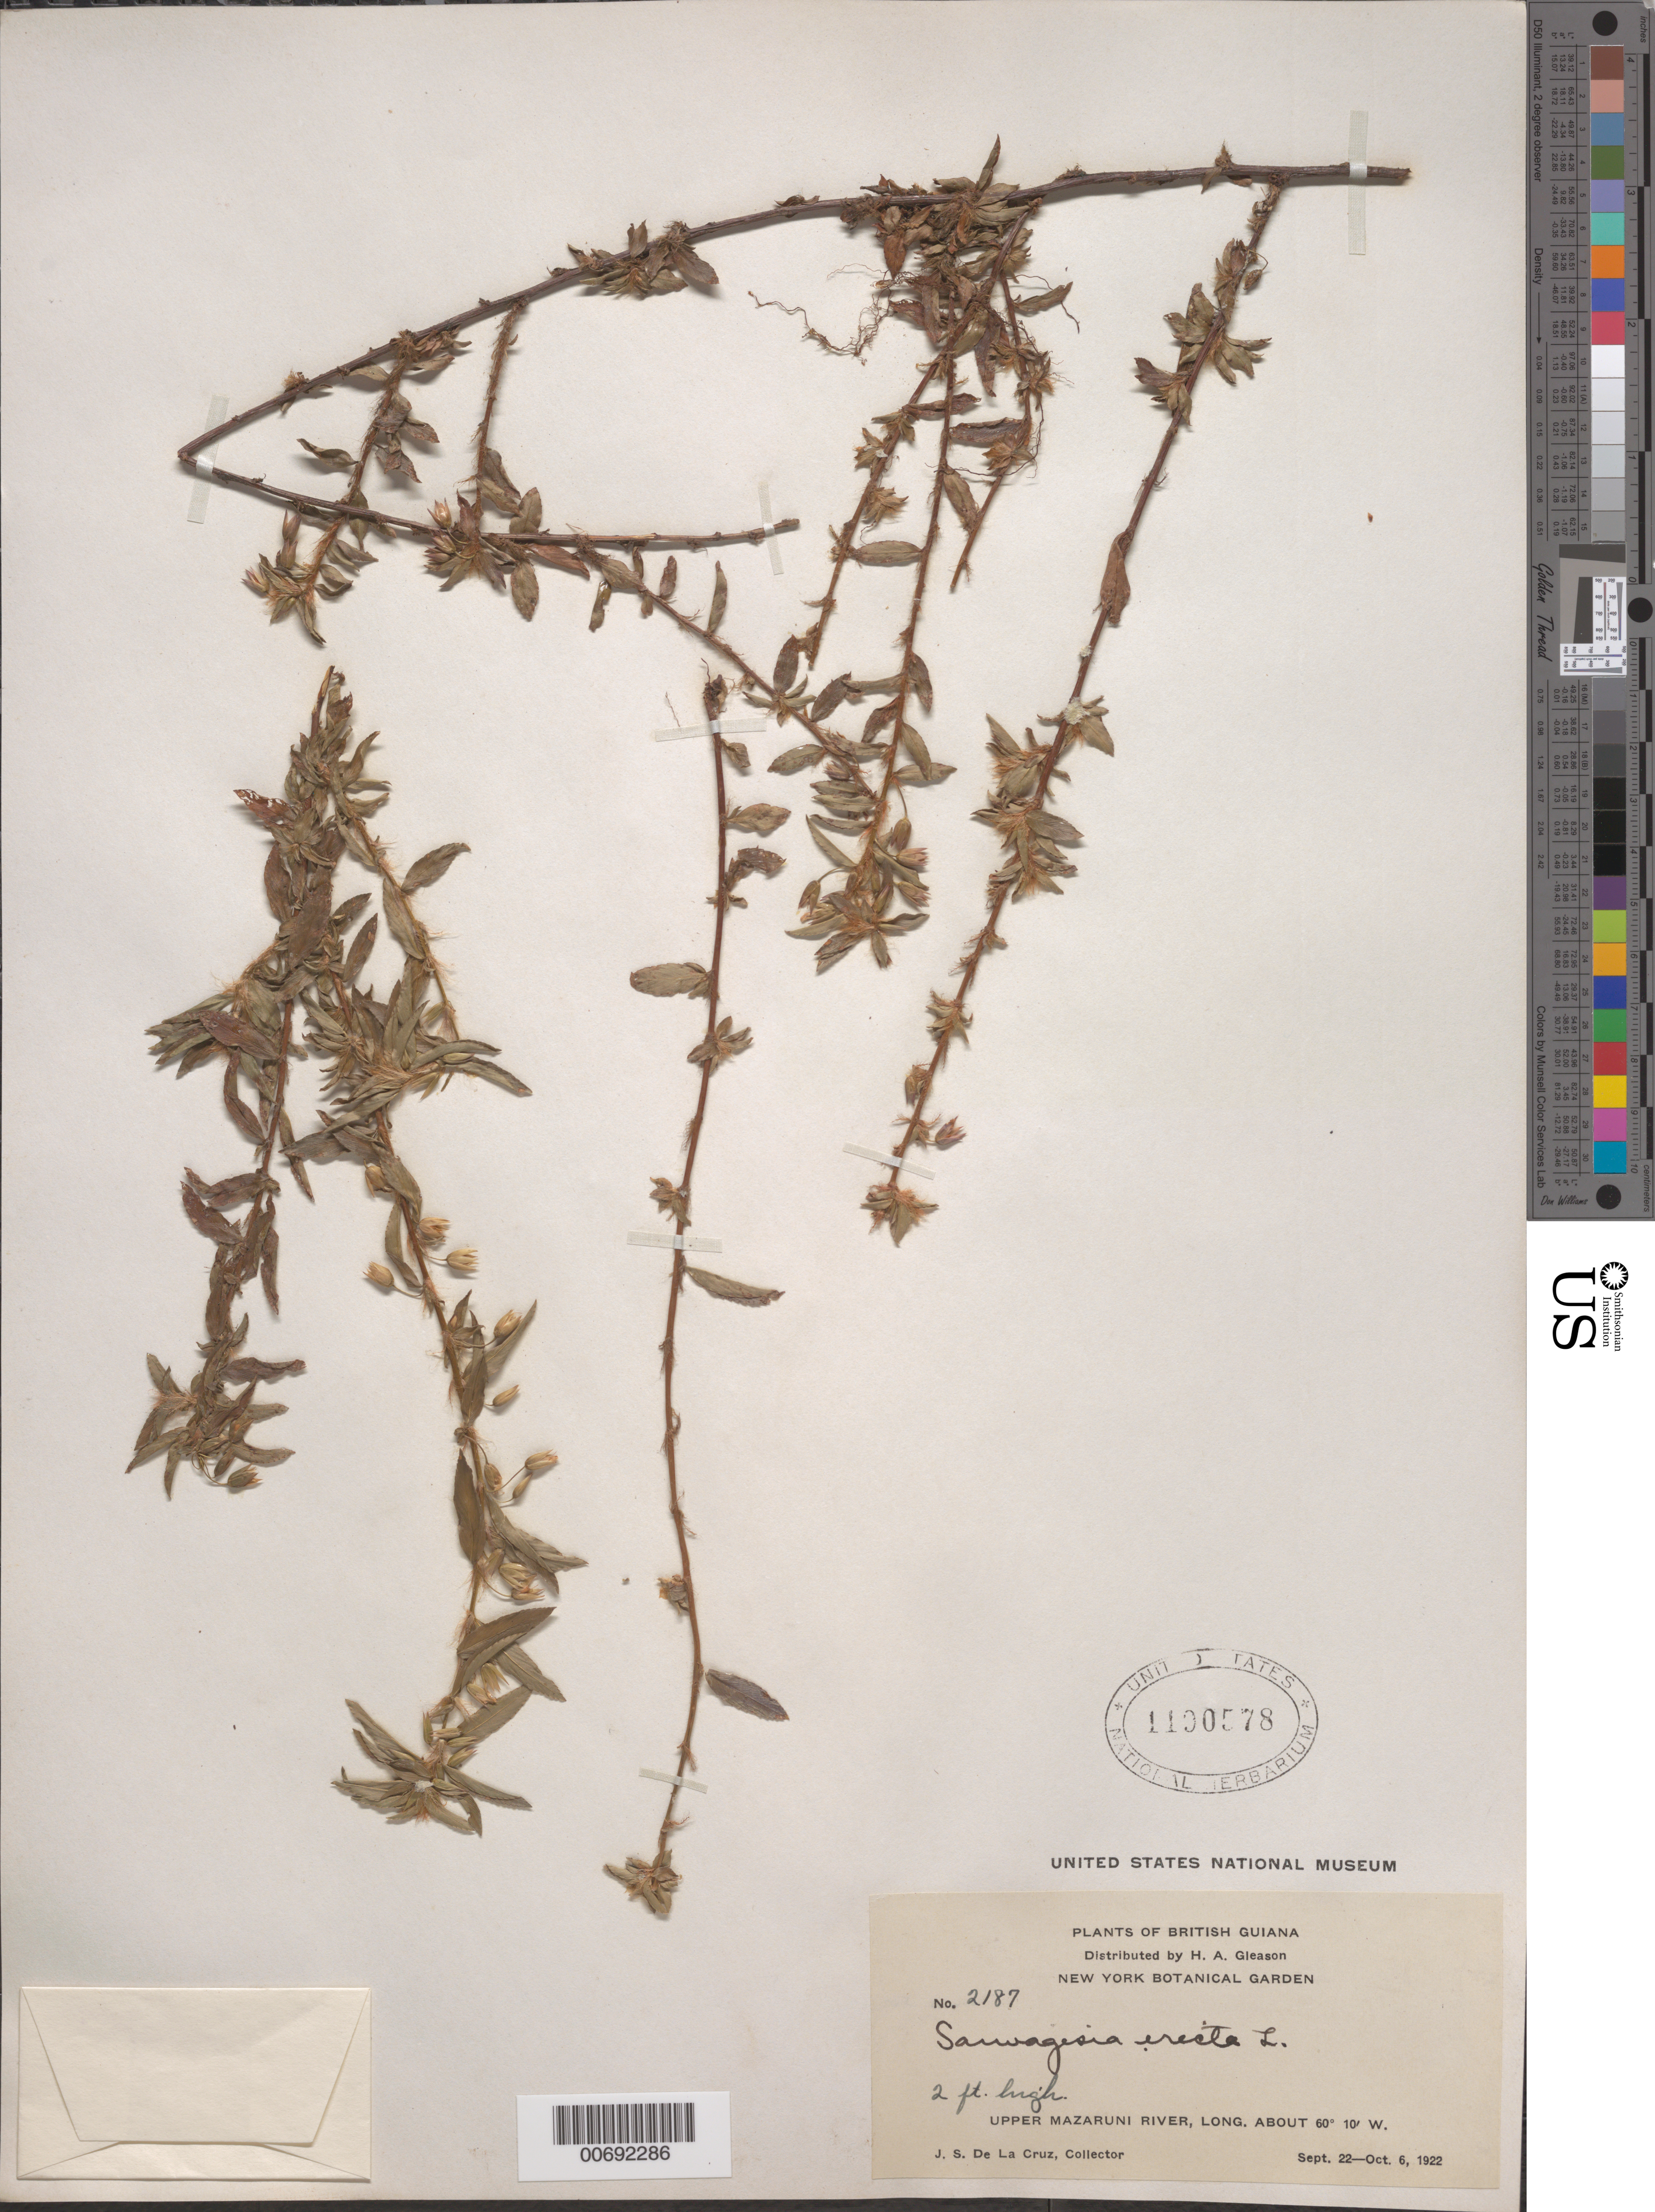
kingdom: Plantae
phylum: Tracheophyta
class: Magnoliopsida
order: Malpighiales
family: Ochnaceae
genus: Sauvagesia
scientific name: Sauvagesia erecta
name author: L.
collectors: J. S. de la Cruz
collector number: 2187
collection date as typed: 22-Sep-22 to 6-Oct-22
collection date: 1922-09-22/1922-10-06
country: Guyana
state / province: Cuyuni-Mazaruni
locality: Upper Mazaruni R.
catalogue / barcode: US 1190578